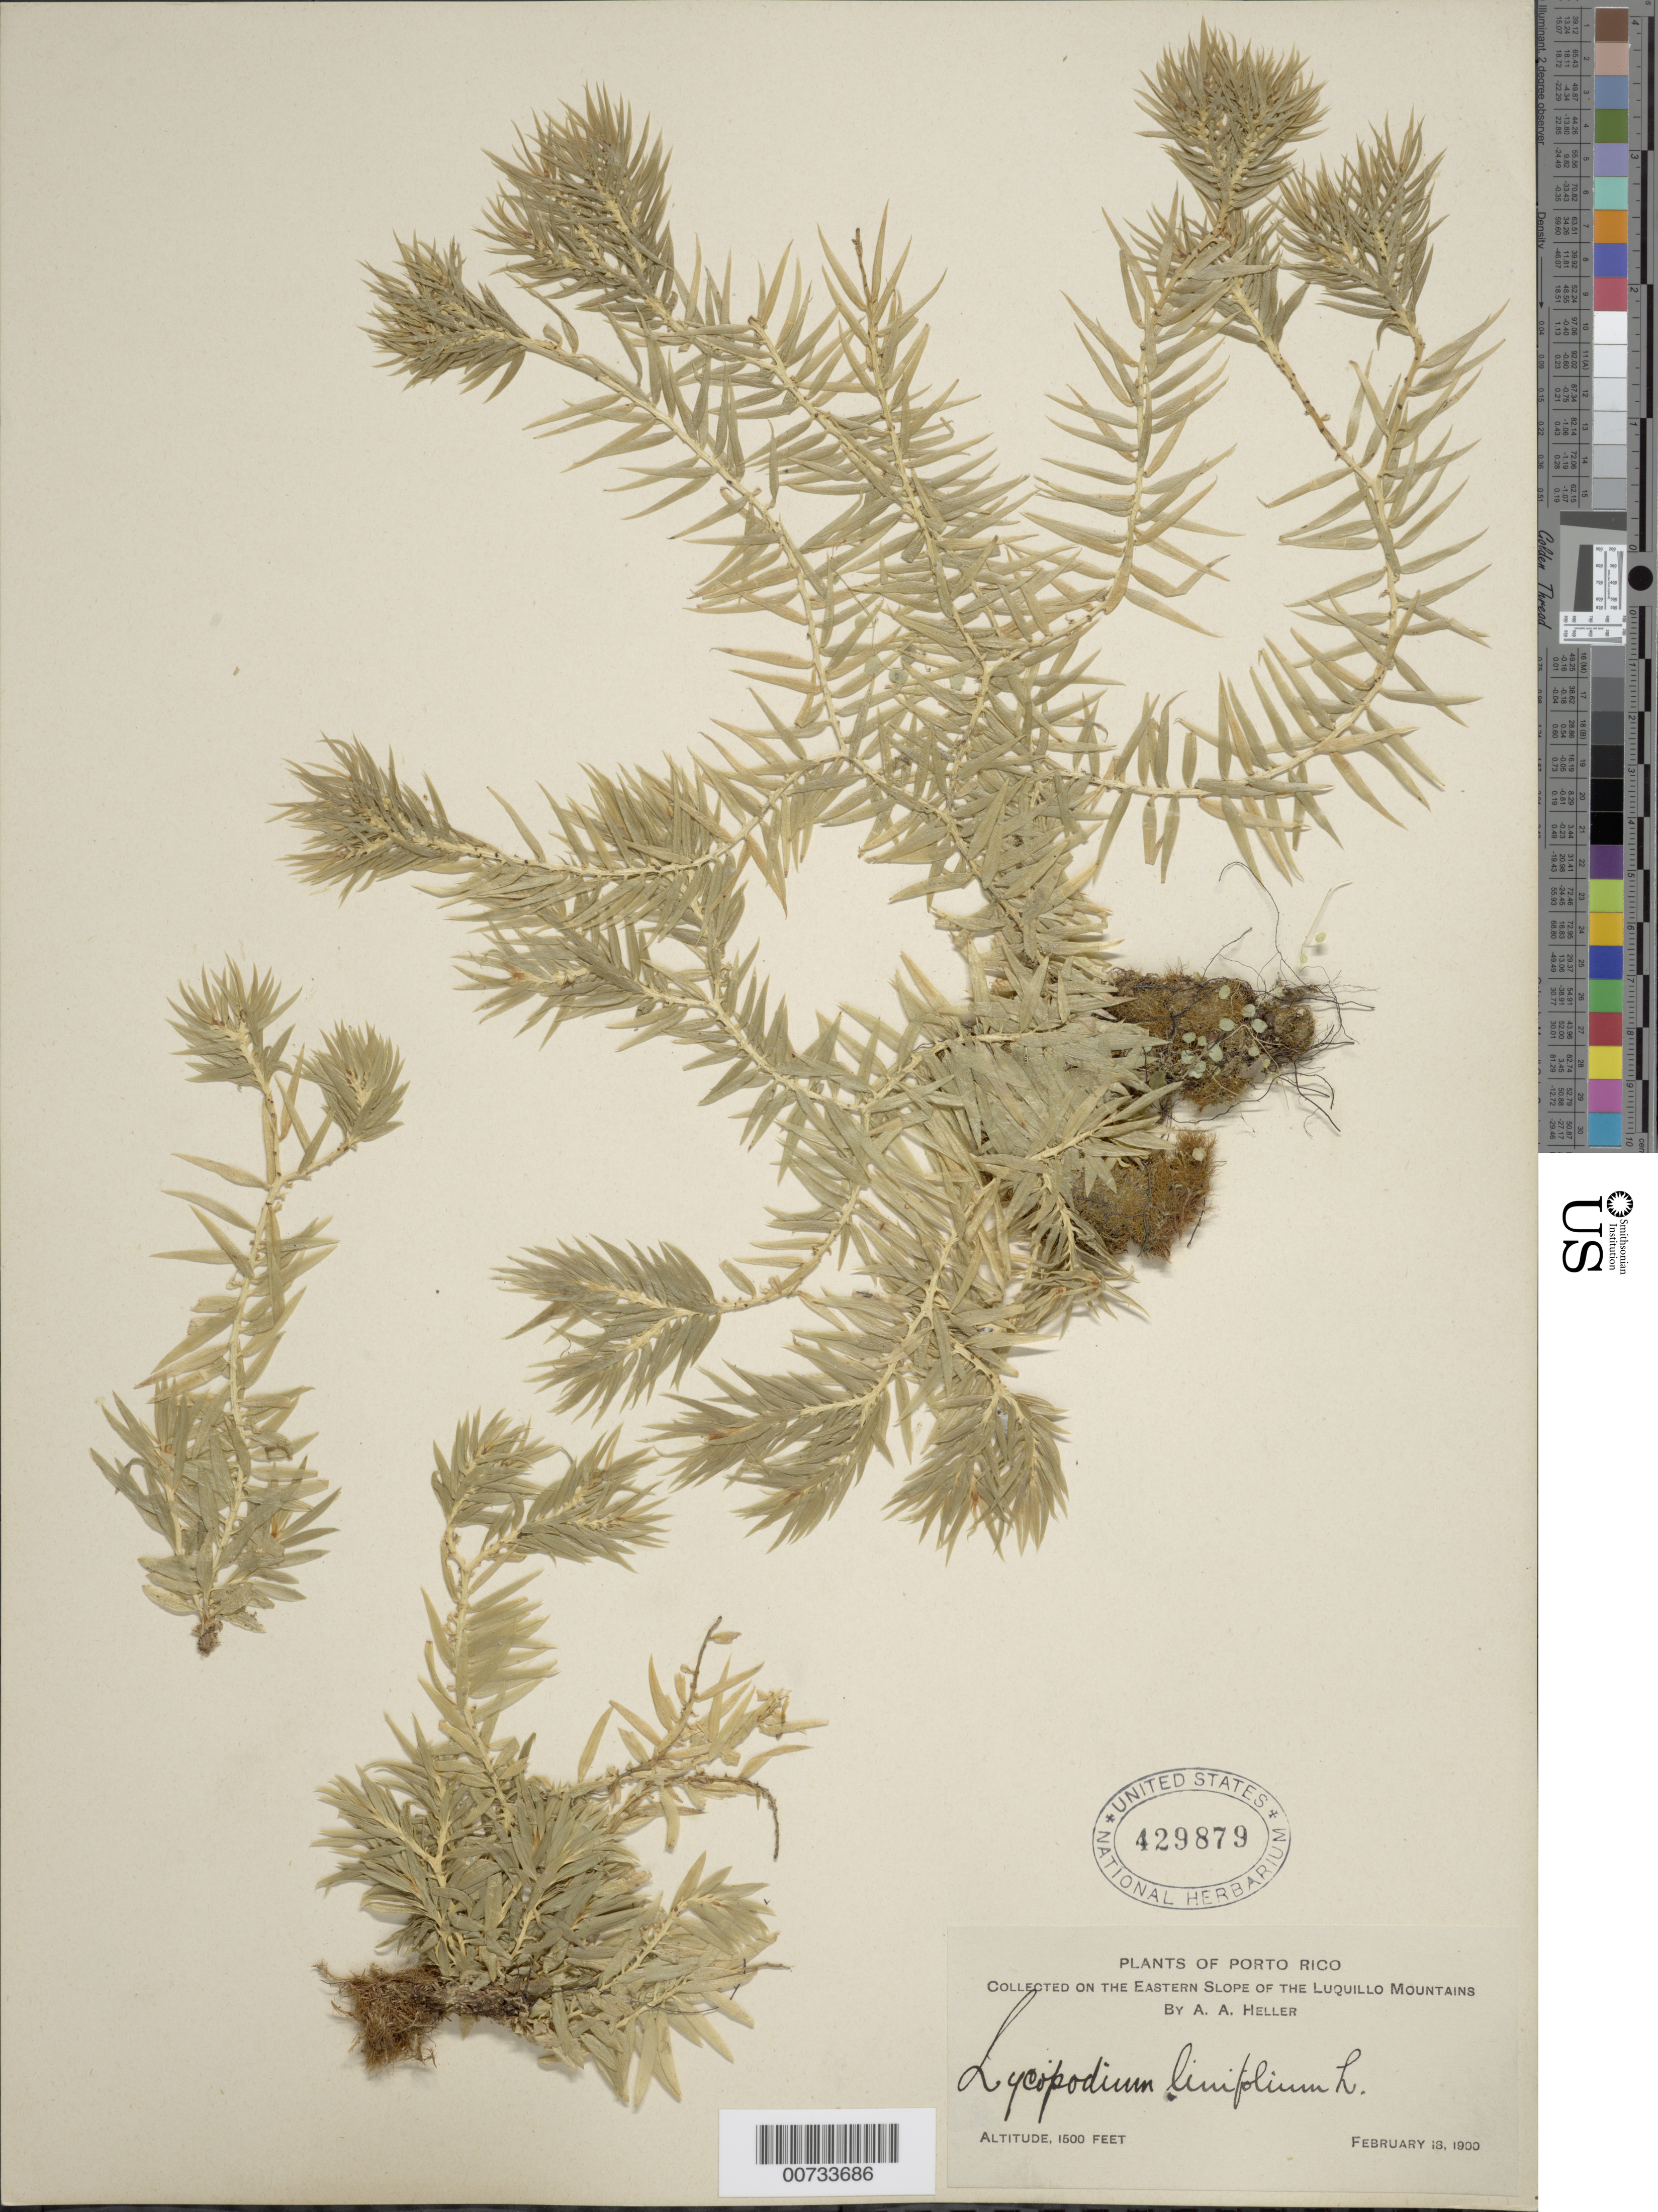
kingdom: Plantae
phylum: Tracheophyta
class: Lycopodiopsida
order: Lycopodiales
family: Lycopodiaceae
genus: Phlegmariurus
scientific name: Phlegmariurus linifolius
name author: (L.) B. Øllg.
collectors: A. A. Heller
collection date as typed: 18 Feb 1900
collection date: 1900-02-18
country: Puerto Rico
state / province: Luquillo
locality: Luquillo Mts., Eastern Slope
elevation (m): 457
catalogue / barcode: US 429879